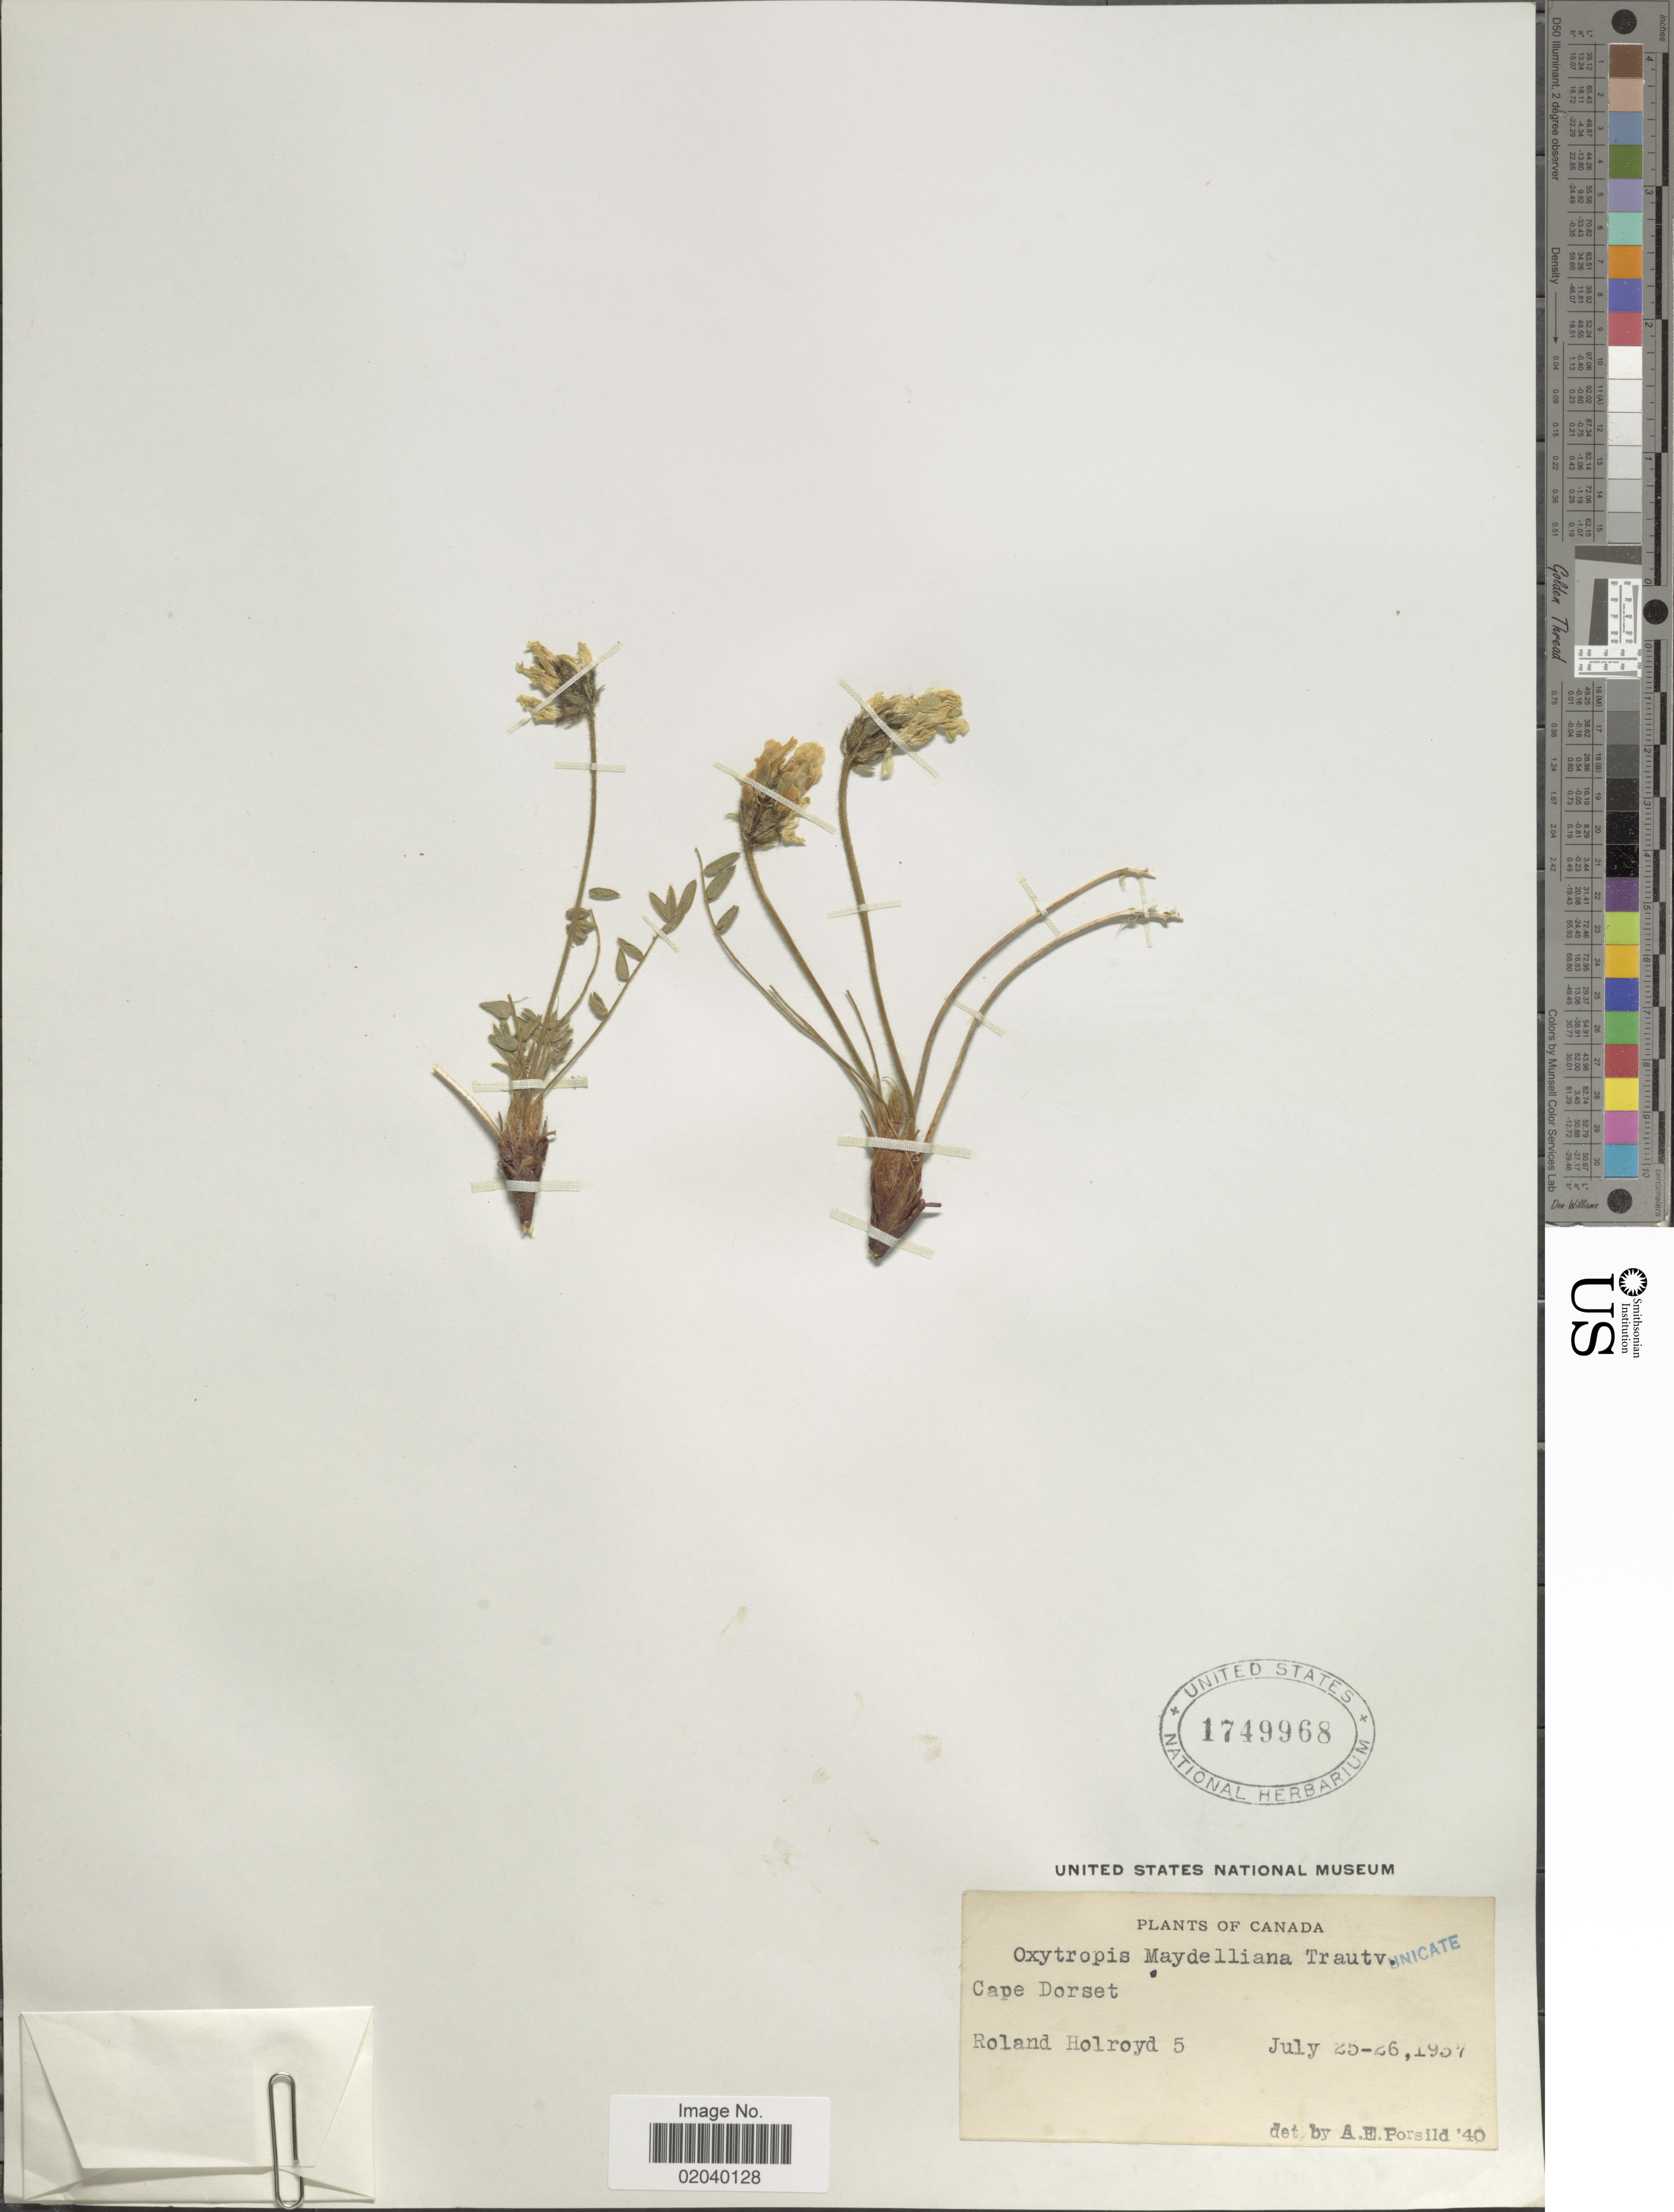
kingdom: Plantae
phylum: Tracheophyta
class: Magnoliopsida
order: Fabales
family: Fabaceae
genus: Oxytropis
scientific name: Oxytropis maydelliana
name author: Trautv.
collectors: R. Holroyd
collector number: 5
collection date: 1937-07-25/1937-07-26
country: Canada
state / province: Nunavut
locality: Cape Dorset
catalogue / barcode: US 1749968